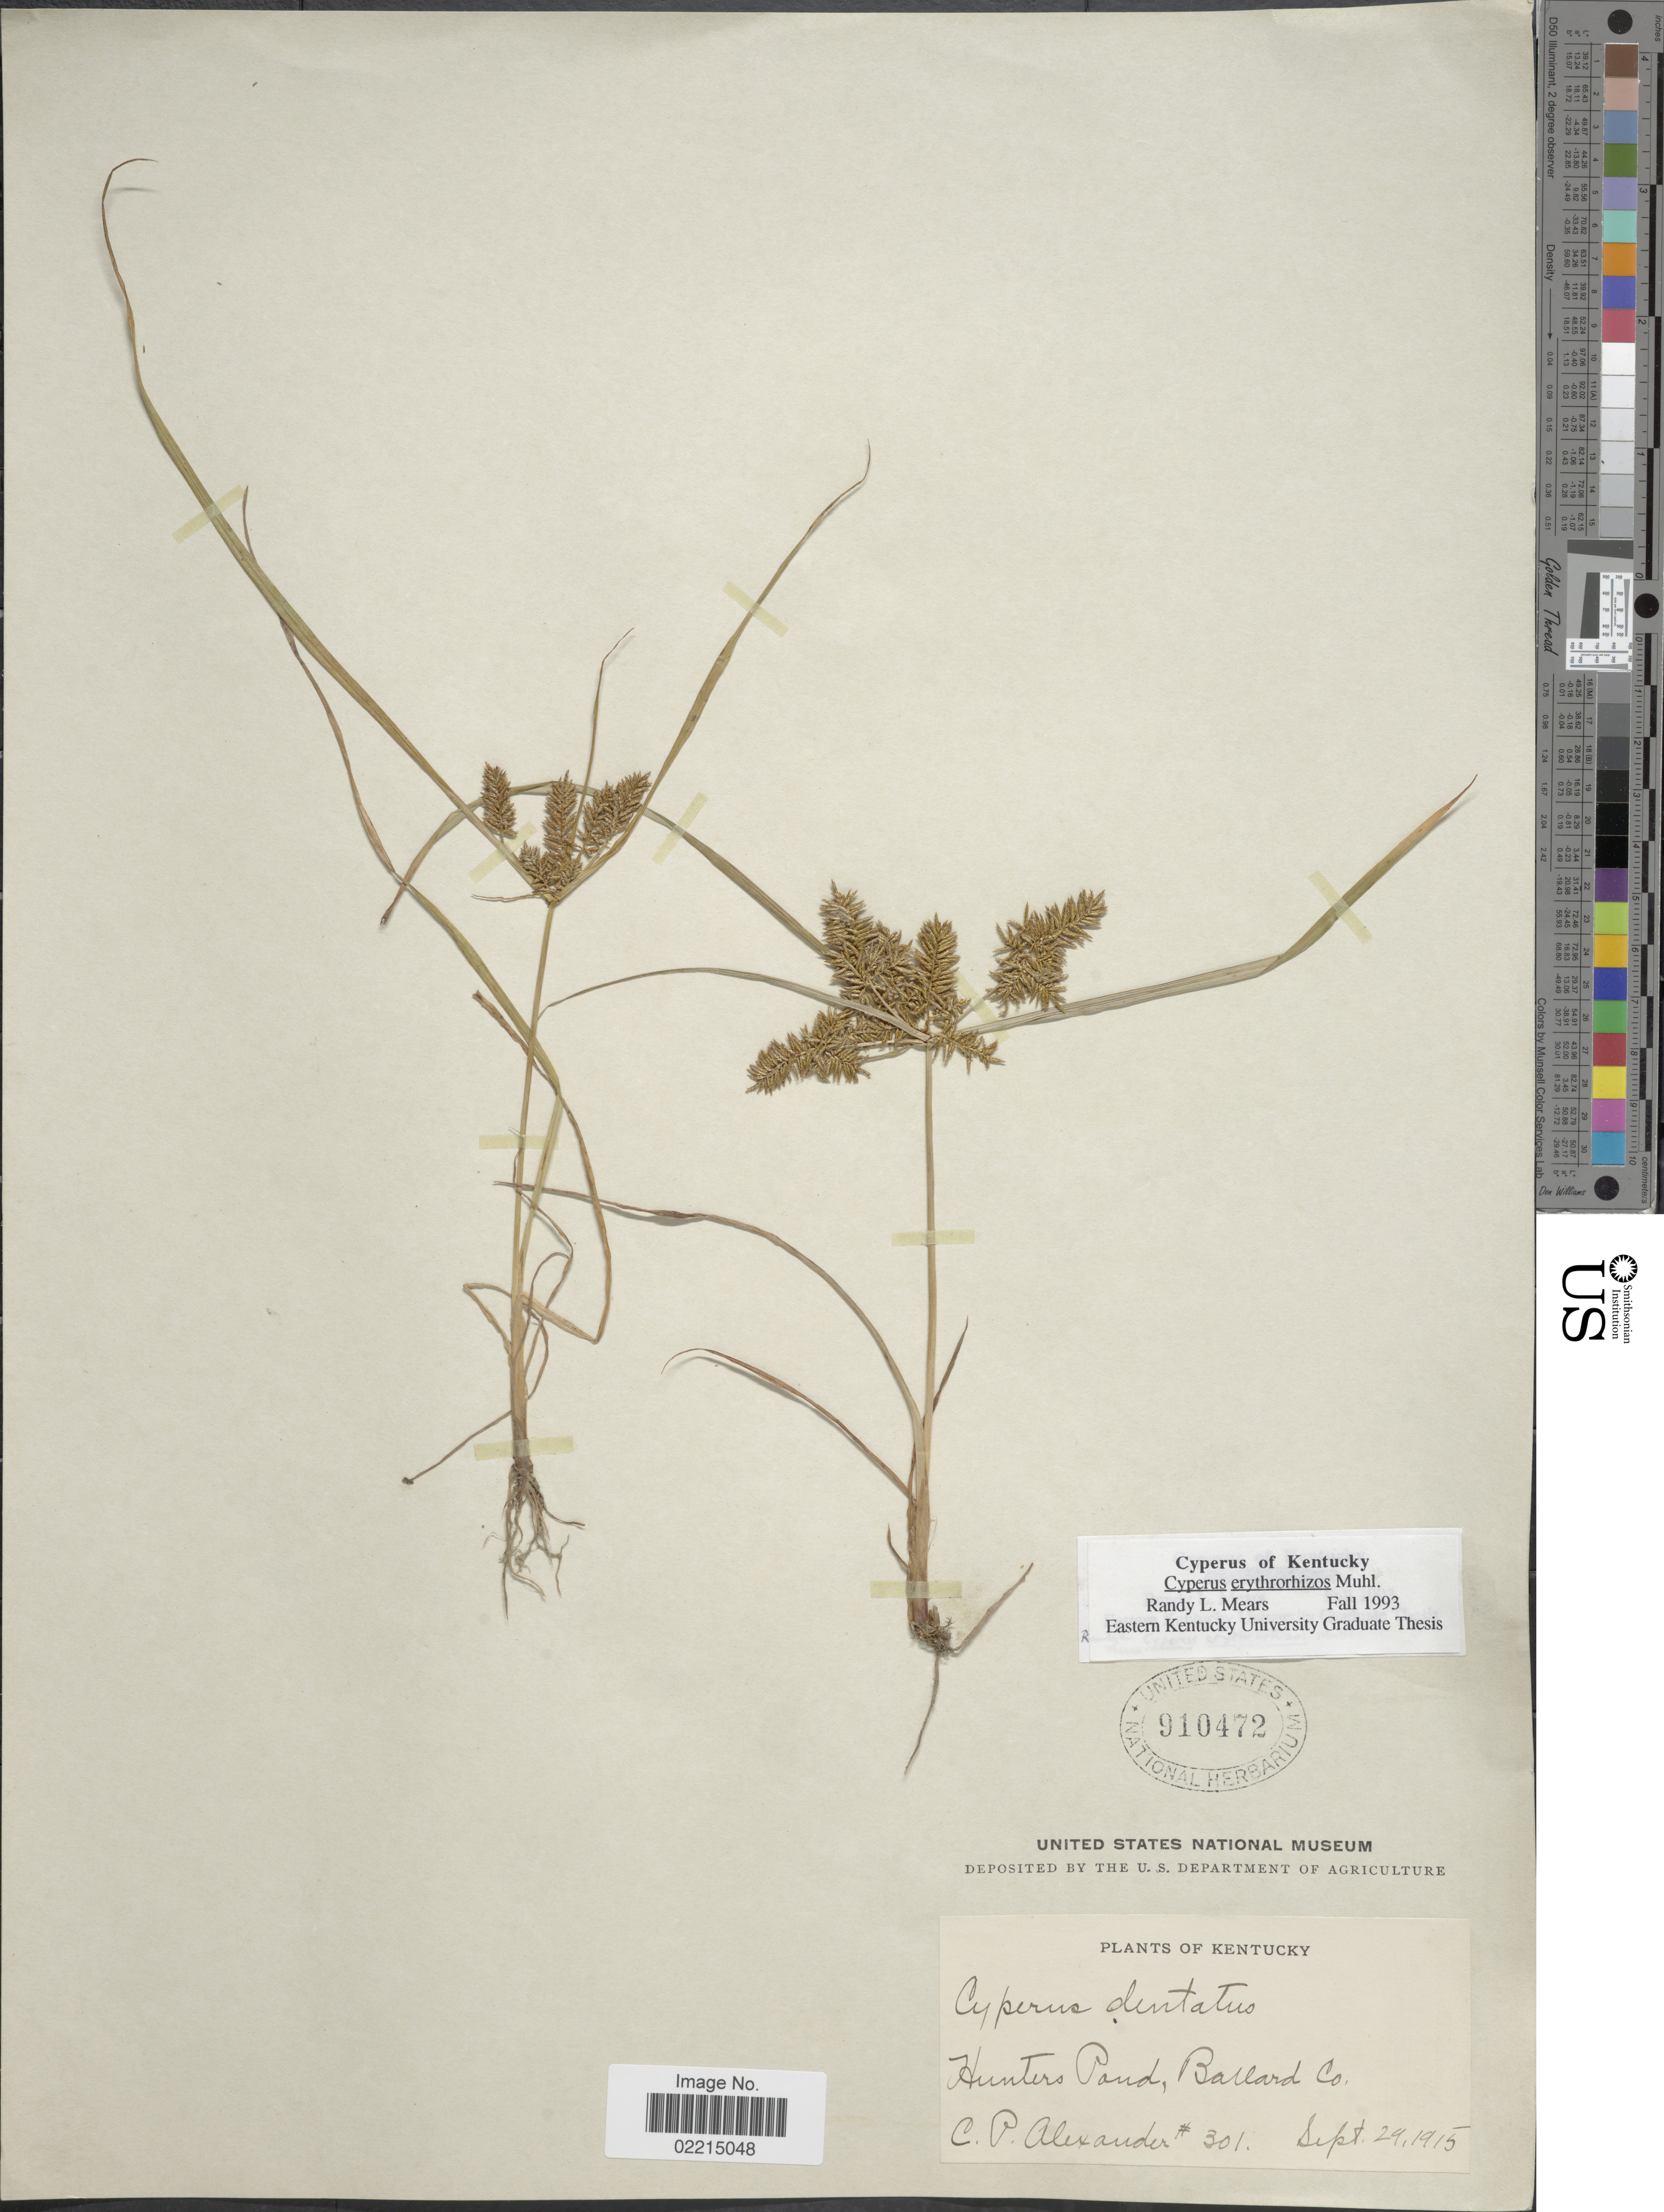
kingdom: Plantae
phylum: Tracheophyta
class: Liliopsida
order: Poales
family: Cyperaceae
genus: Cyperus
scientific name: Cyperus erythrorhizos Muhl.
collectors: C. P. Alexander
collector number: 301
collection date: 1915-09-29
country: United States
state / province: Kentucky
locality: Hunters Pond, Ballard Co.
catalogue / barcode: US 910472